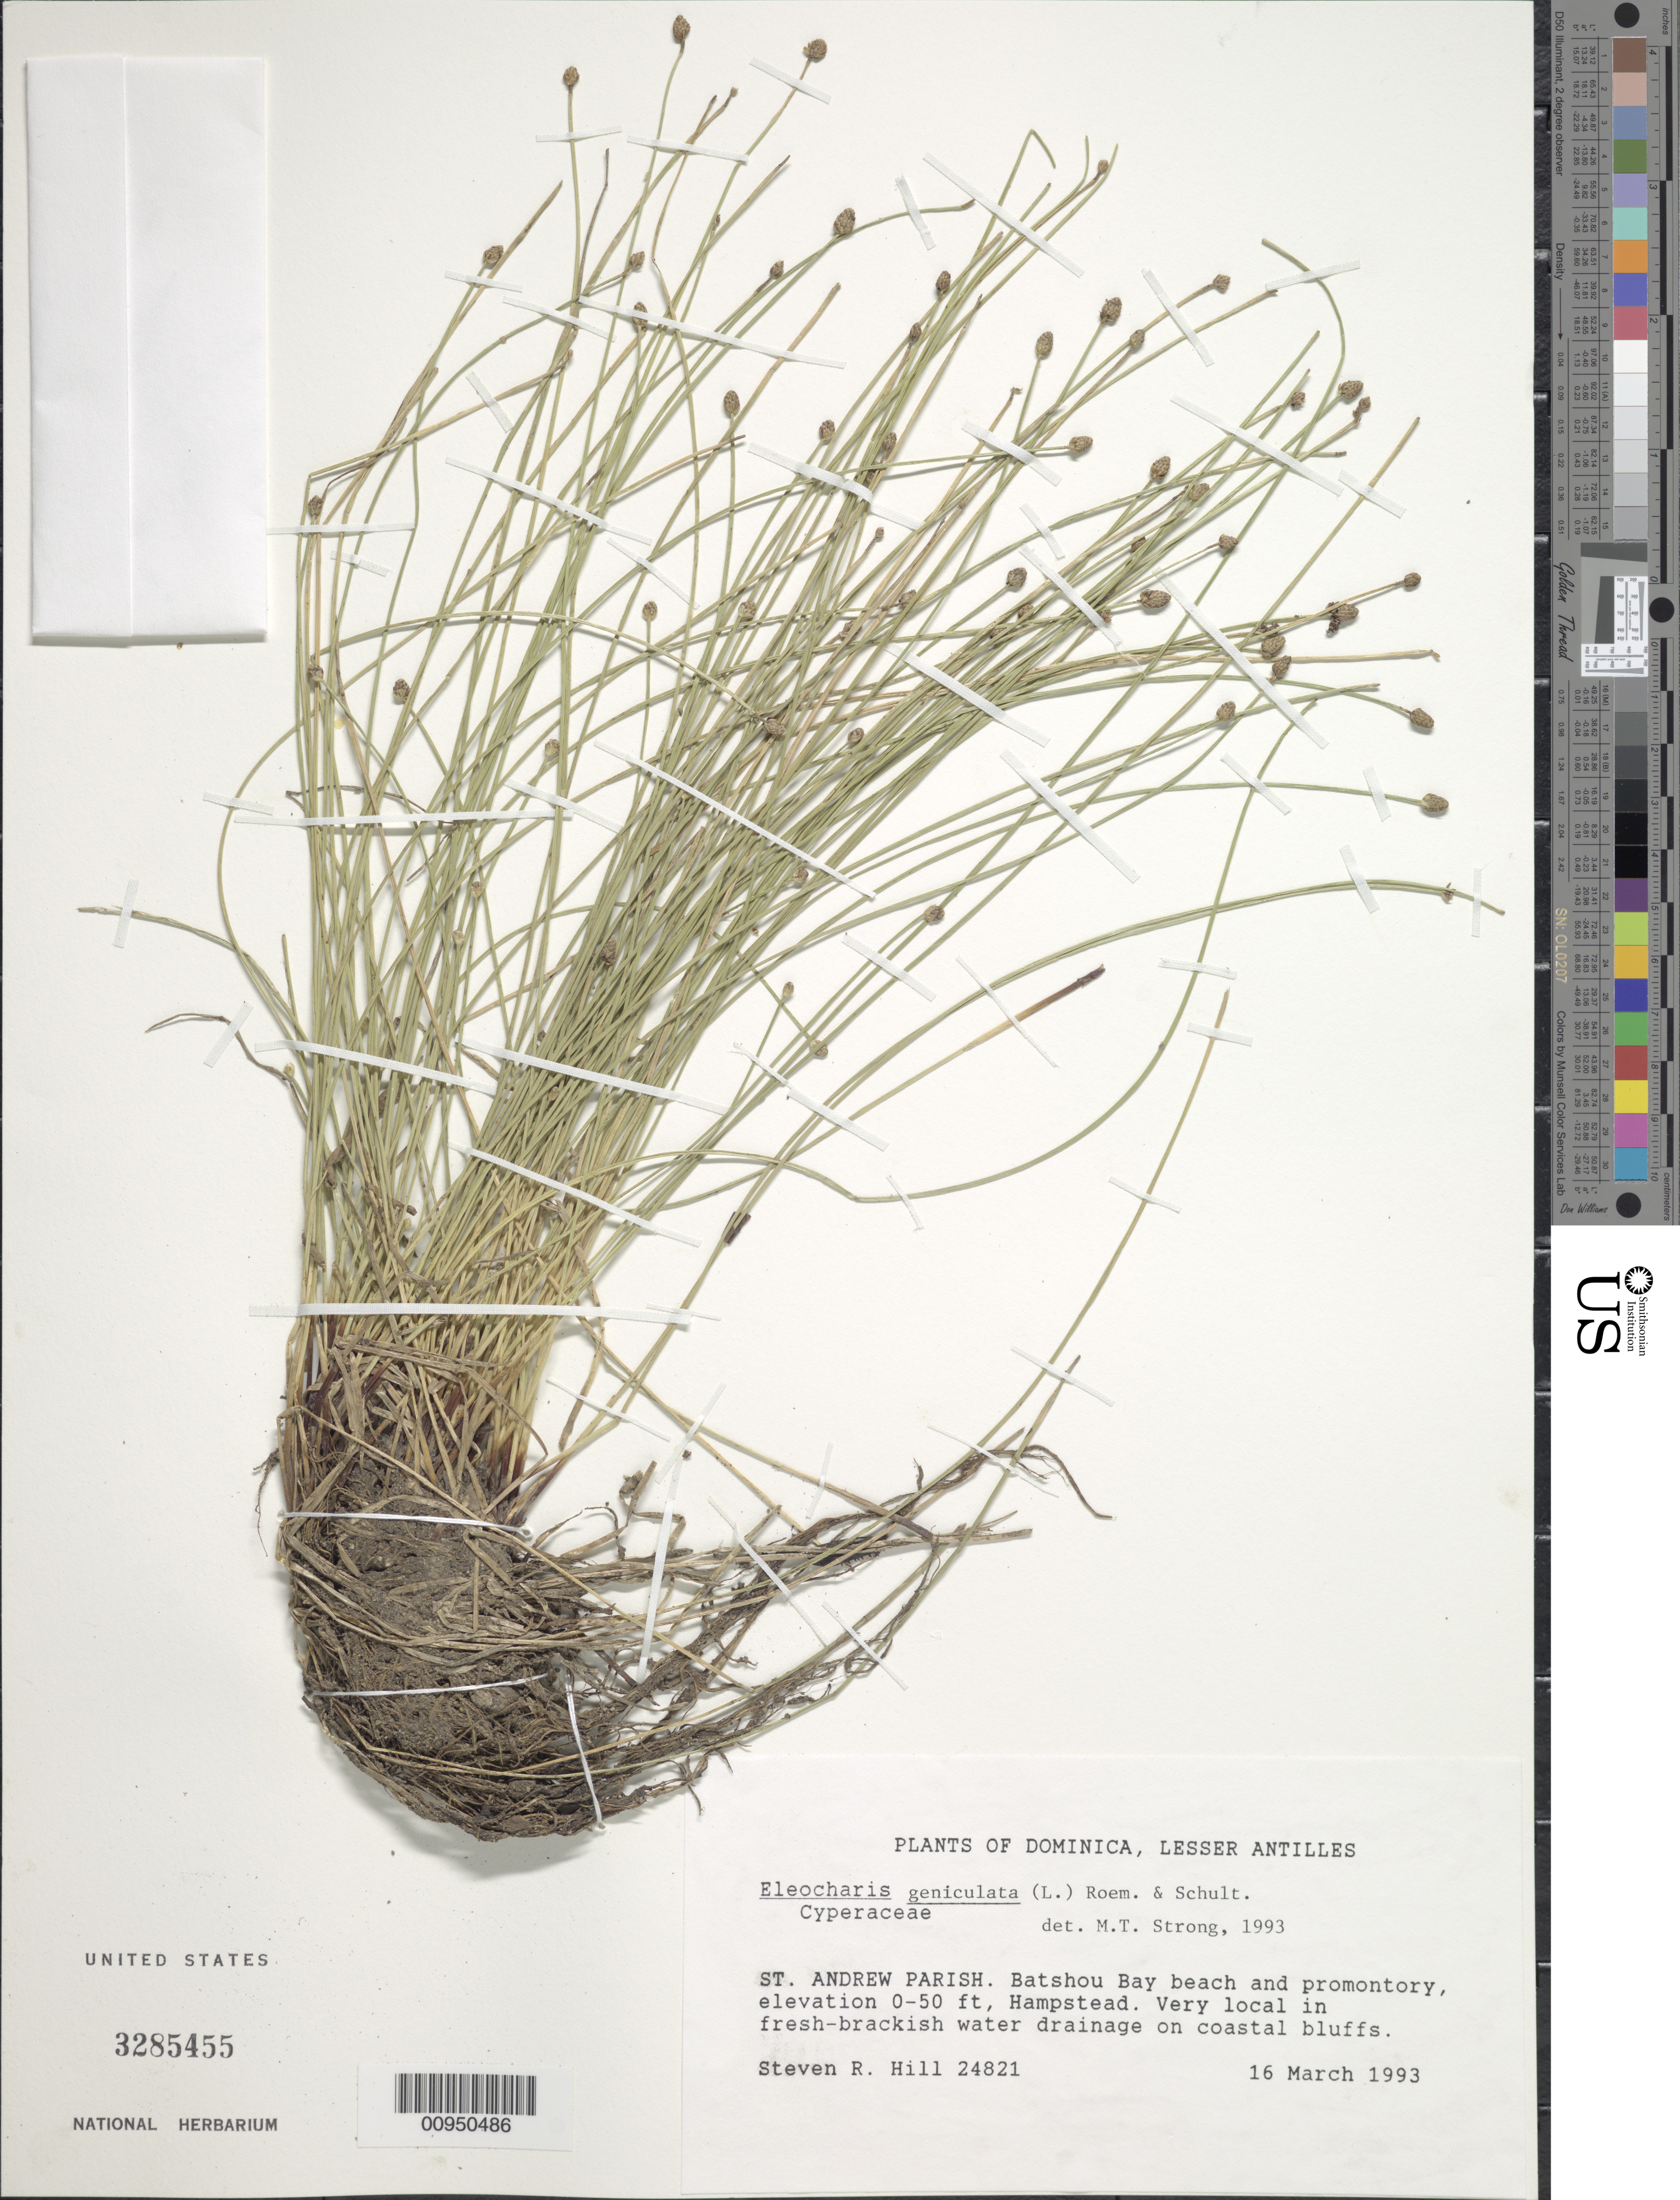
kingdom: Plantae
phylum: Tracheophyta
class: Liliopsida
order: Poales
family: Cyperaceae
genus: Eleocharis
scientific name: Eleocharis geniculata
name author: (L.) Roem. & Schult.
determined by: Strong, M. T., (US), Smithsonian Institution - National Museum of Natural History (UNITED STATES)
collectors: S. R. Hill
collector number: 24821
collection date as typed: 16 Mar 1993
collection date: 1993-03-16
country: Dominica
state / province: St. Andrew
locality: Batshou Bay beach and promontory, Hampstead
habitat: In fresh brackish water drainage on coastal bluffs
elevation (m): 0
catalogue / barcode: US 3285455